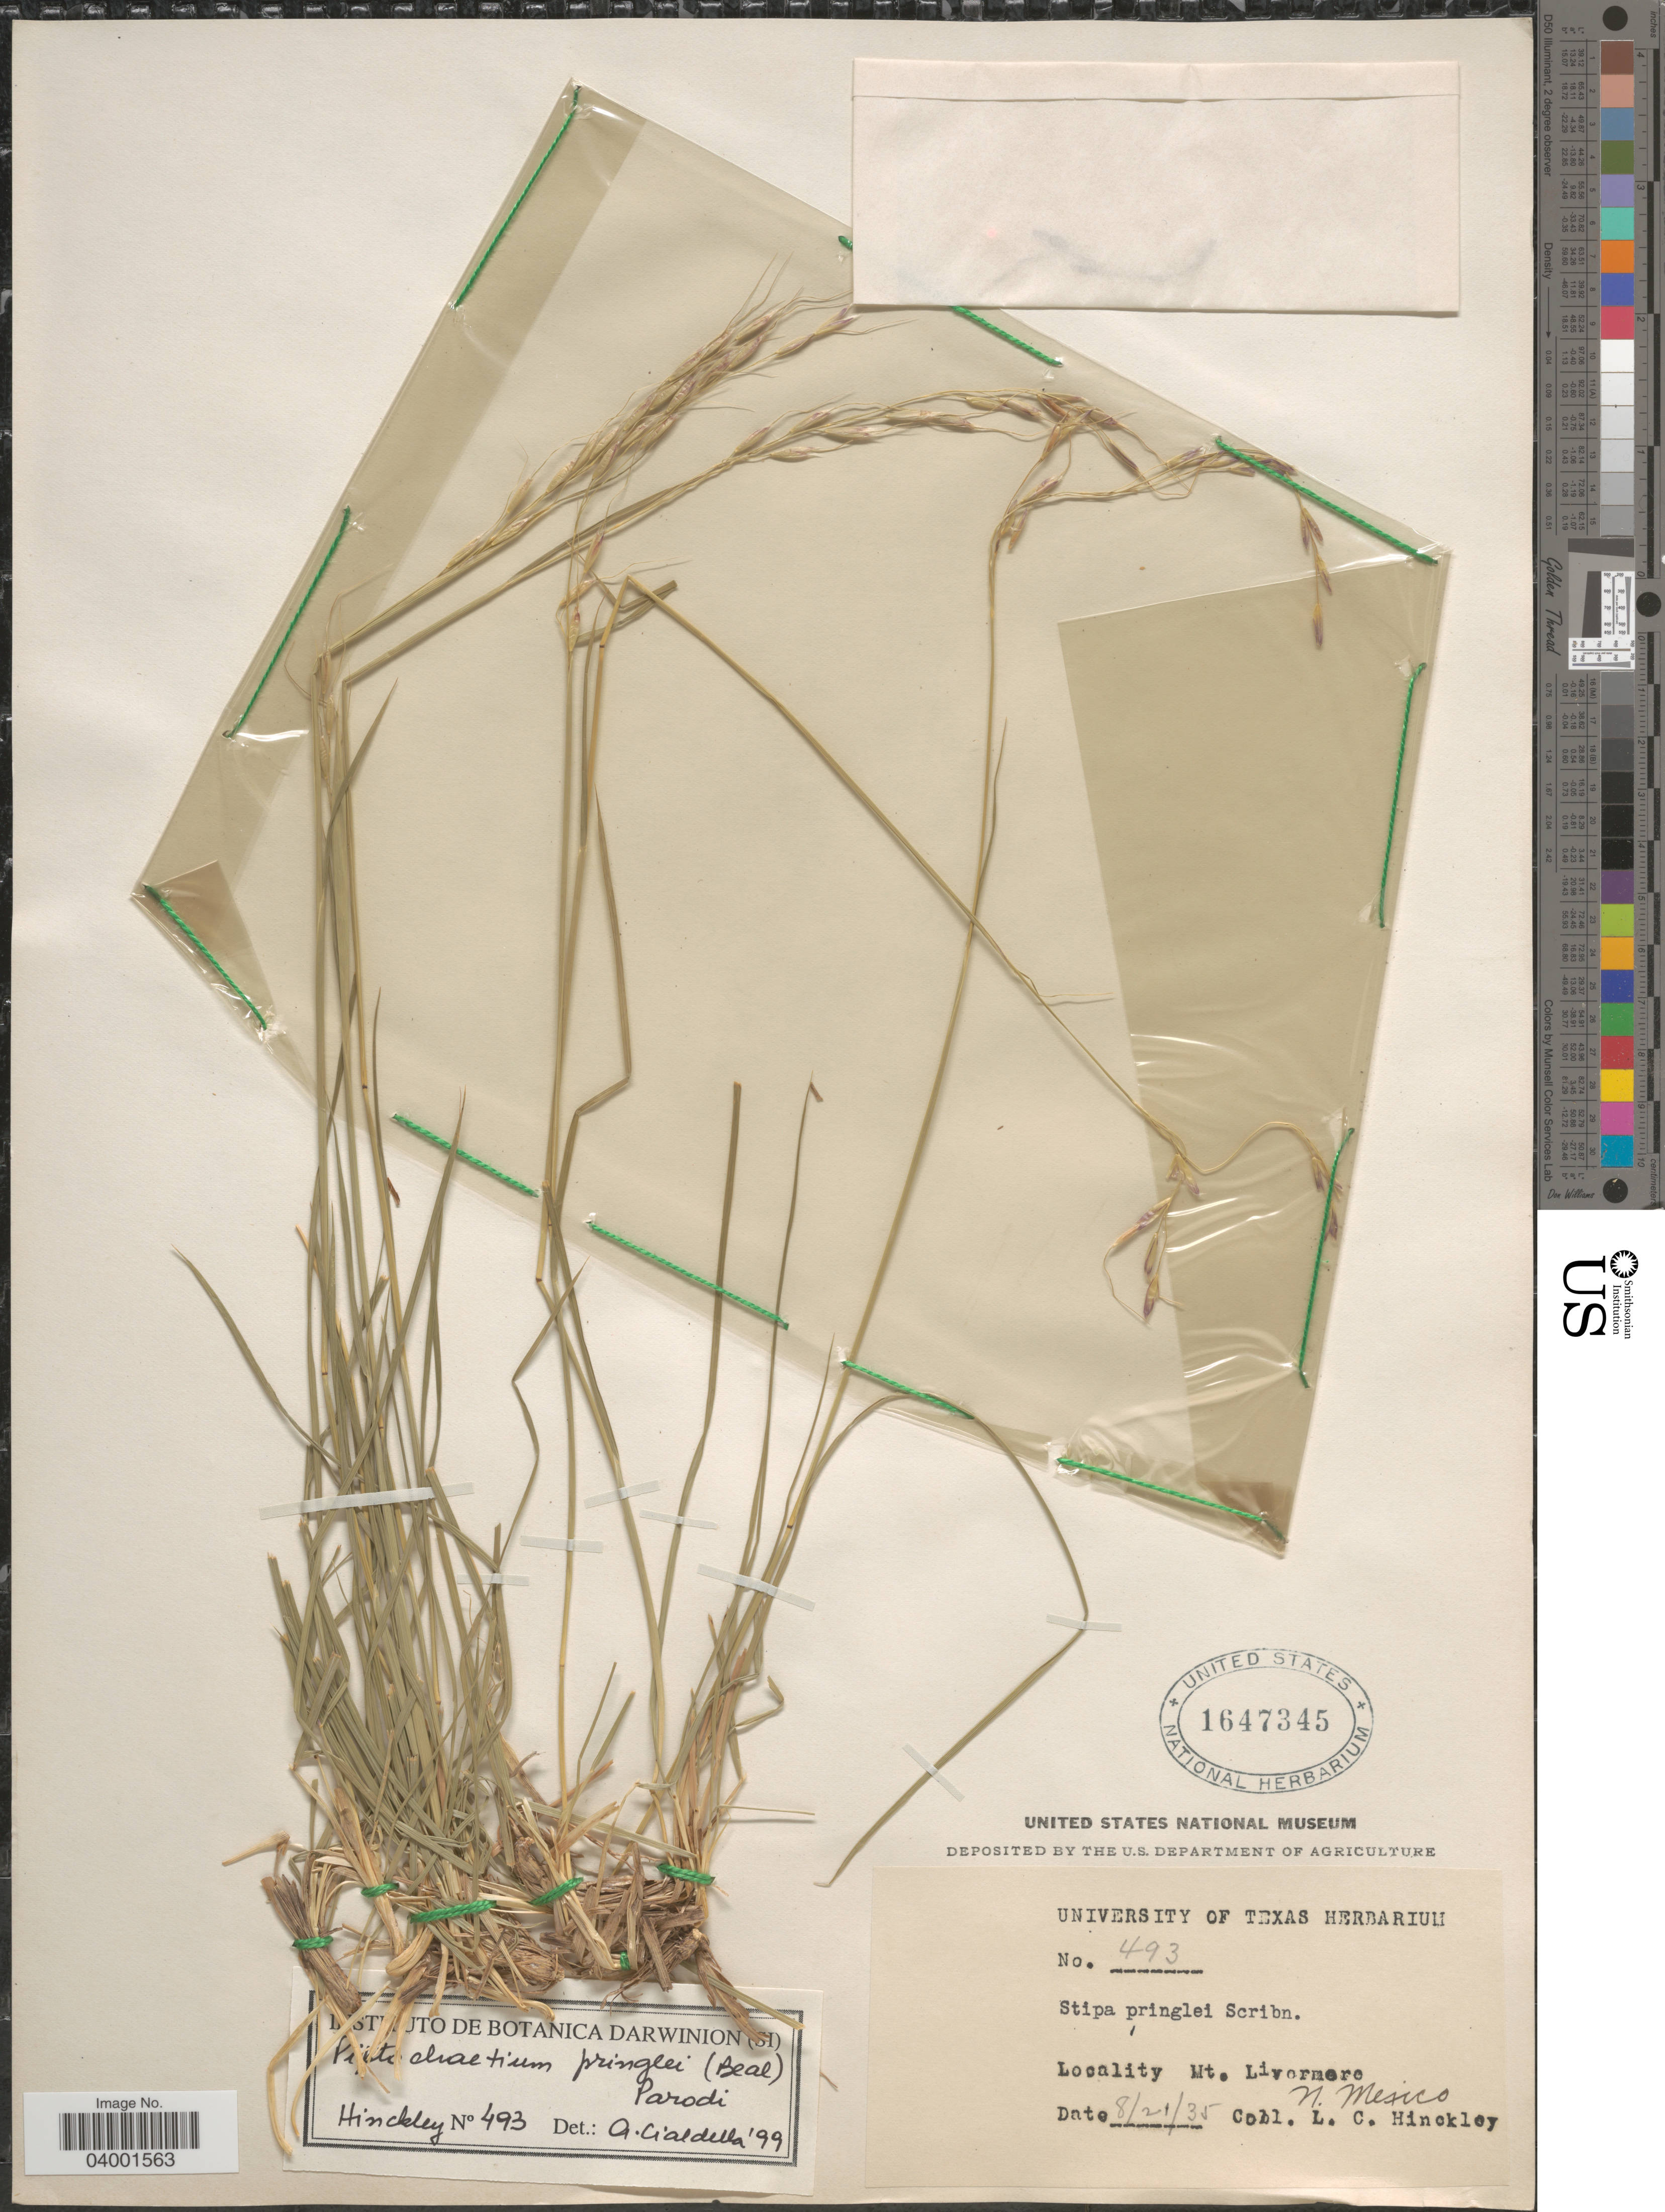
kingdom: Plantae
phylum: Tracheophyta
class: Liliopsida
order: Poales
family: Poaceae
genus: Piptochaetium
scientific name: Piptochaetium pringlei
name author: (W.J. Beal) Parodi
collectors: L. Hinckley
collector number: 493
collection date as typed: Transcribed d/m/y: 21/8/35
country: United States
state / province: New Mexico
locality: Mt Livermore.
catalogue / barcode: US 1647345